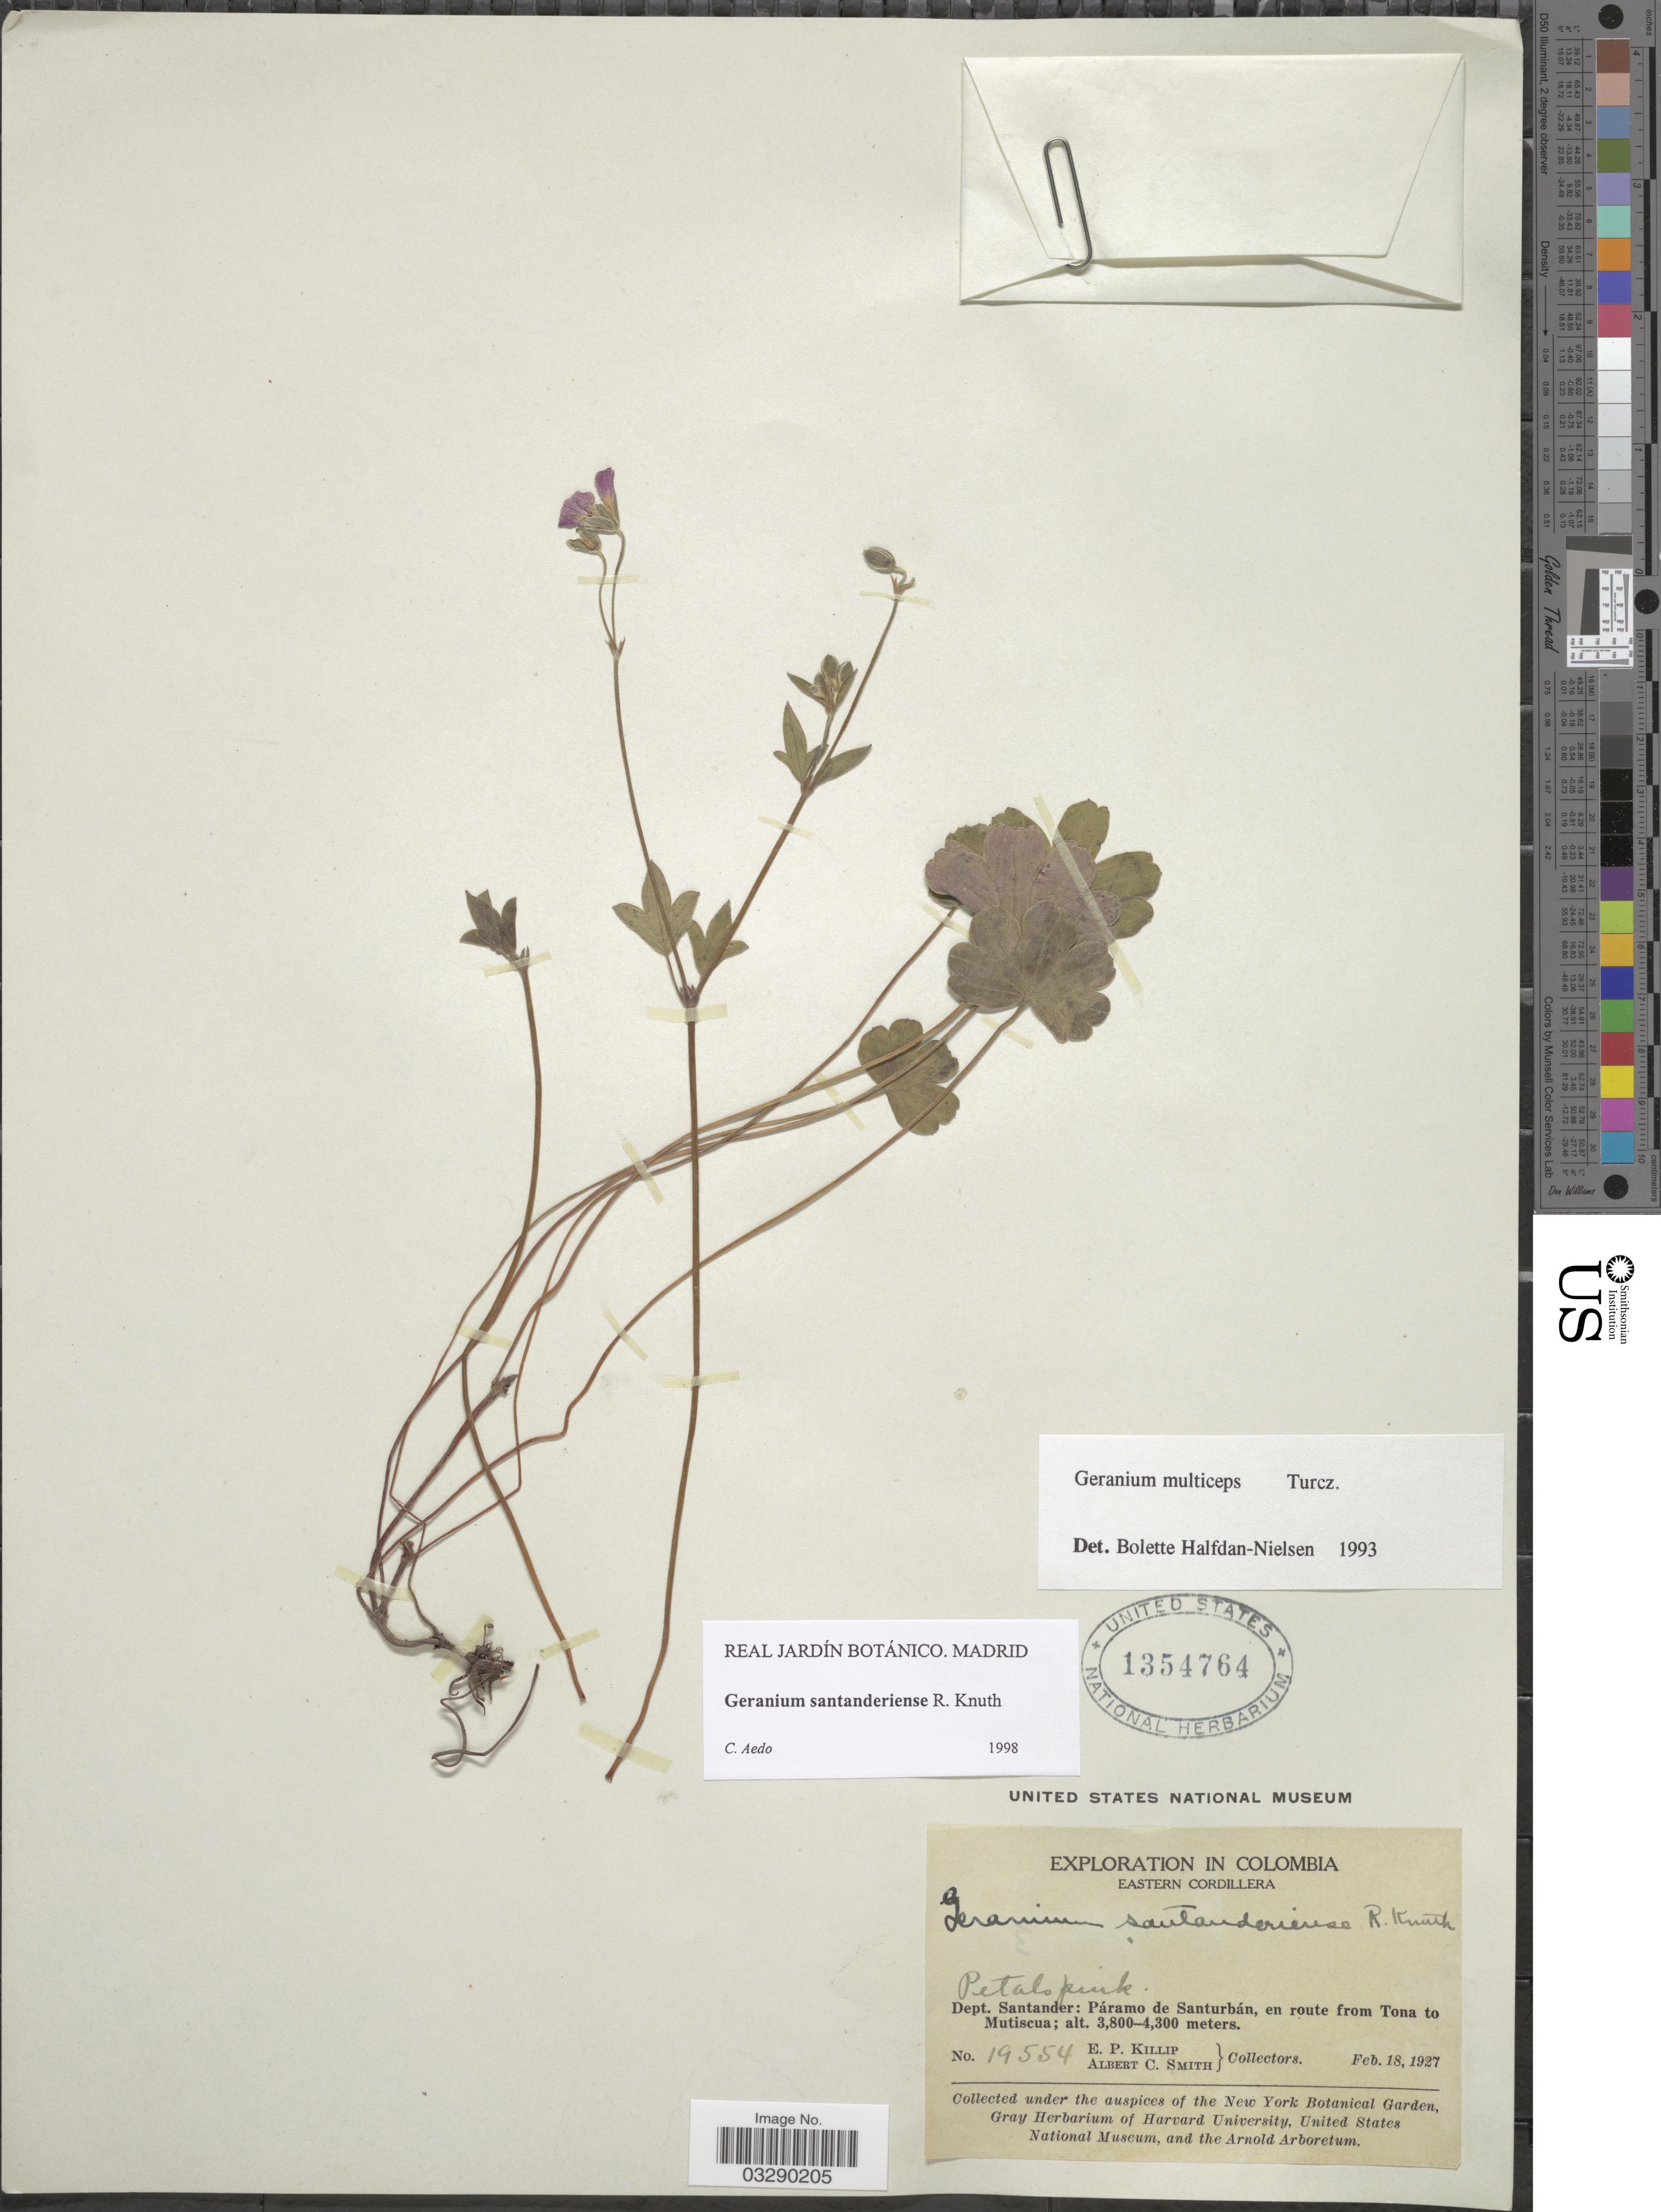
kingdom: Plantae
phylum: Tracheophyta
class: Magnoliopsida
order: Geraniales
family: Geraniaceae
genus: Geranium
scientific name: Geranium santanderiense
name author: R. Knuth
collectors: E. P. Killip & A. C. Smith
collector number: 19554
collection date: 1927-02-18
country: Colombia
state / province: Santander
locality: Eastern Cordillera. Dept. Santander: Páramo de Santurbán, en route from Tona to Mutiscua.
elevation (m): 3800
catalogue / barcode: US 1354764